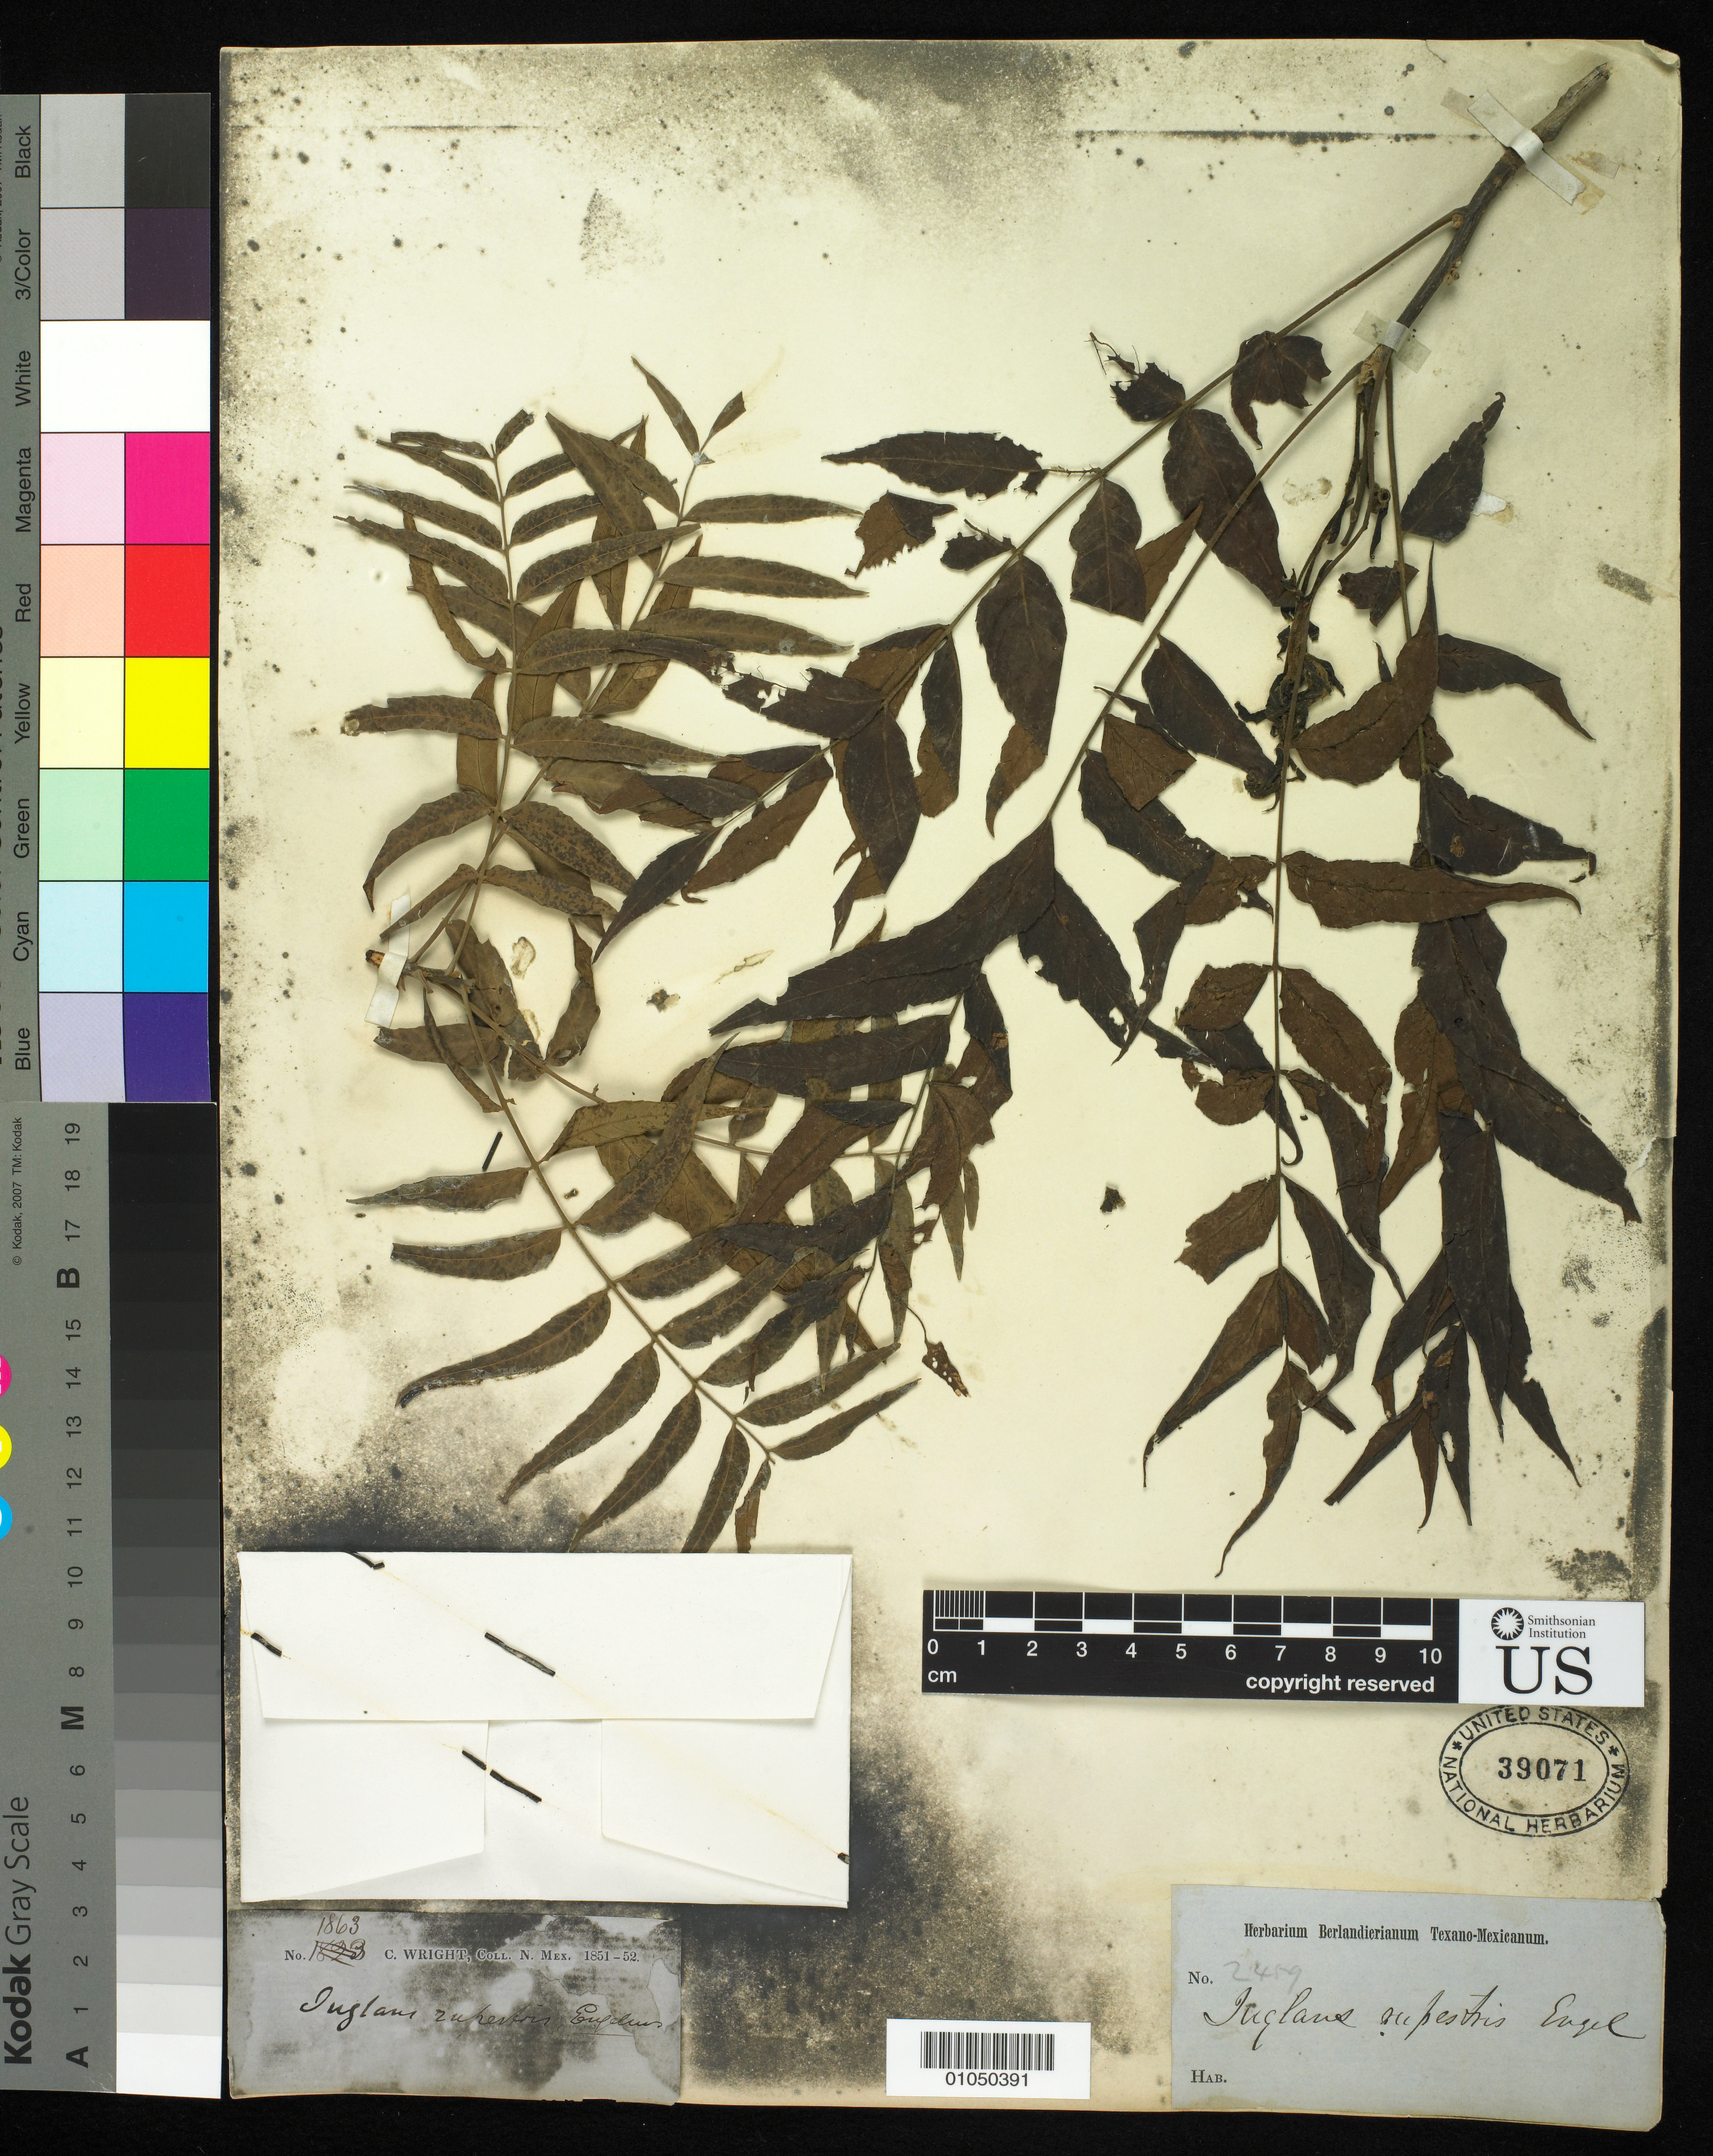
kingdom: Plantae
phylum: Tracheophyta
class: Magnoliopsida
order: Fagales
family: Juglandaceae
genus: Juglans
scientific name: Juglans microcarpa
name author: Berland. in Berland. & Chovell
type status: Isotype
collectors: J. L. Berlandier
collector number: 2459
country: United States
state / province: Texas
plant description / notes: Mounted on sheet with non-type material of the same taxon (Wright 1863). Type is mounted on right-hand side of sheet.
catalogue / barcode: US 39071